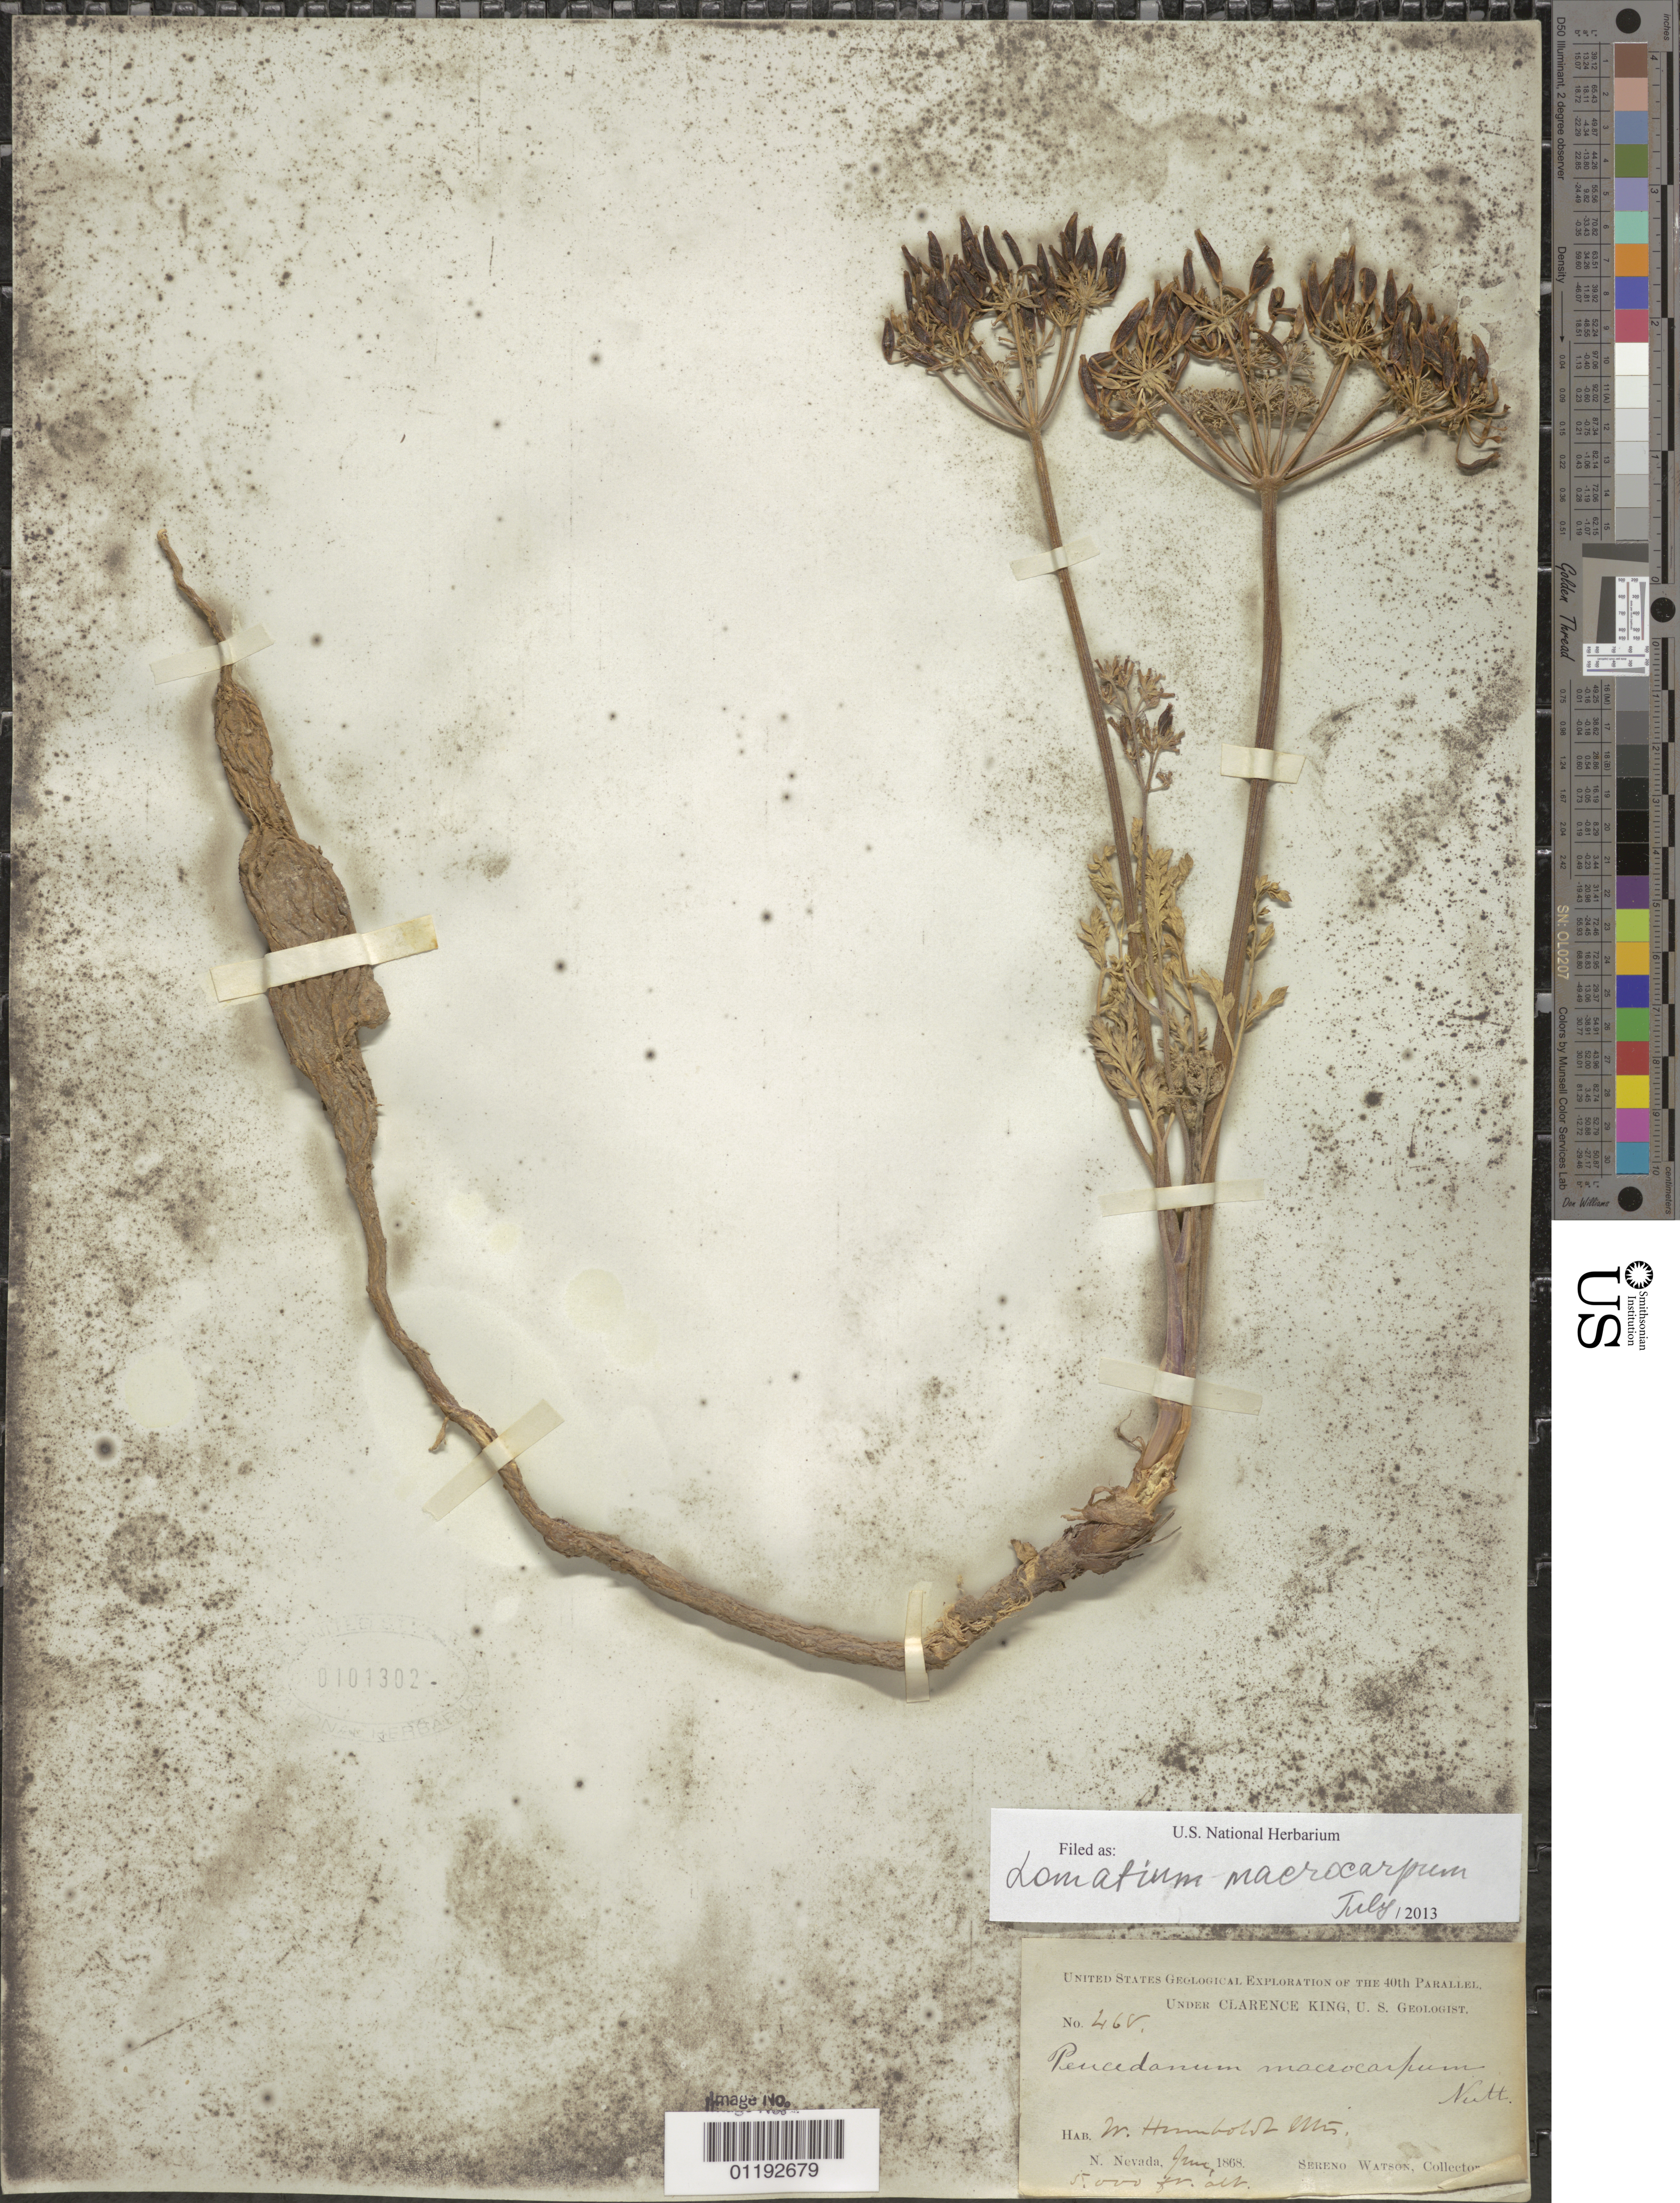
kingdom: Plantae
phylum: Tracheophyta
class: Magnoliopsida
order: Apiales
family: Apiaceae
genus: Lomatium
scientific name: Lomatium macrocarpum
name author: (Hook. et al.) J.M. Coult. & Rose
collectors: S. Watson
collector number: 468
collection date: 1868-06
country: United States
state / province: Nevada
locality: W. Humboldt Mts.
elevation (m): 1524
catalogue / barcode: US 101302